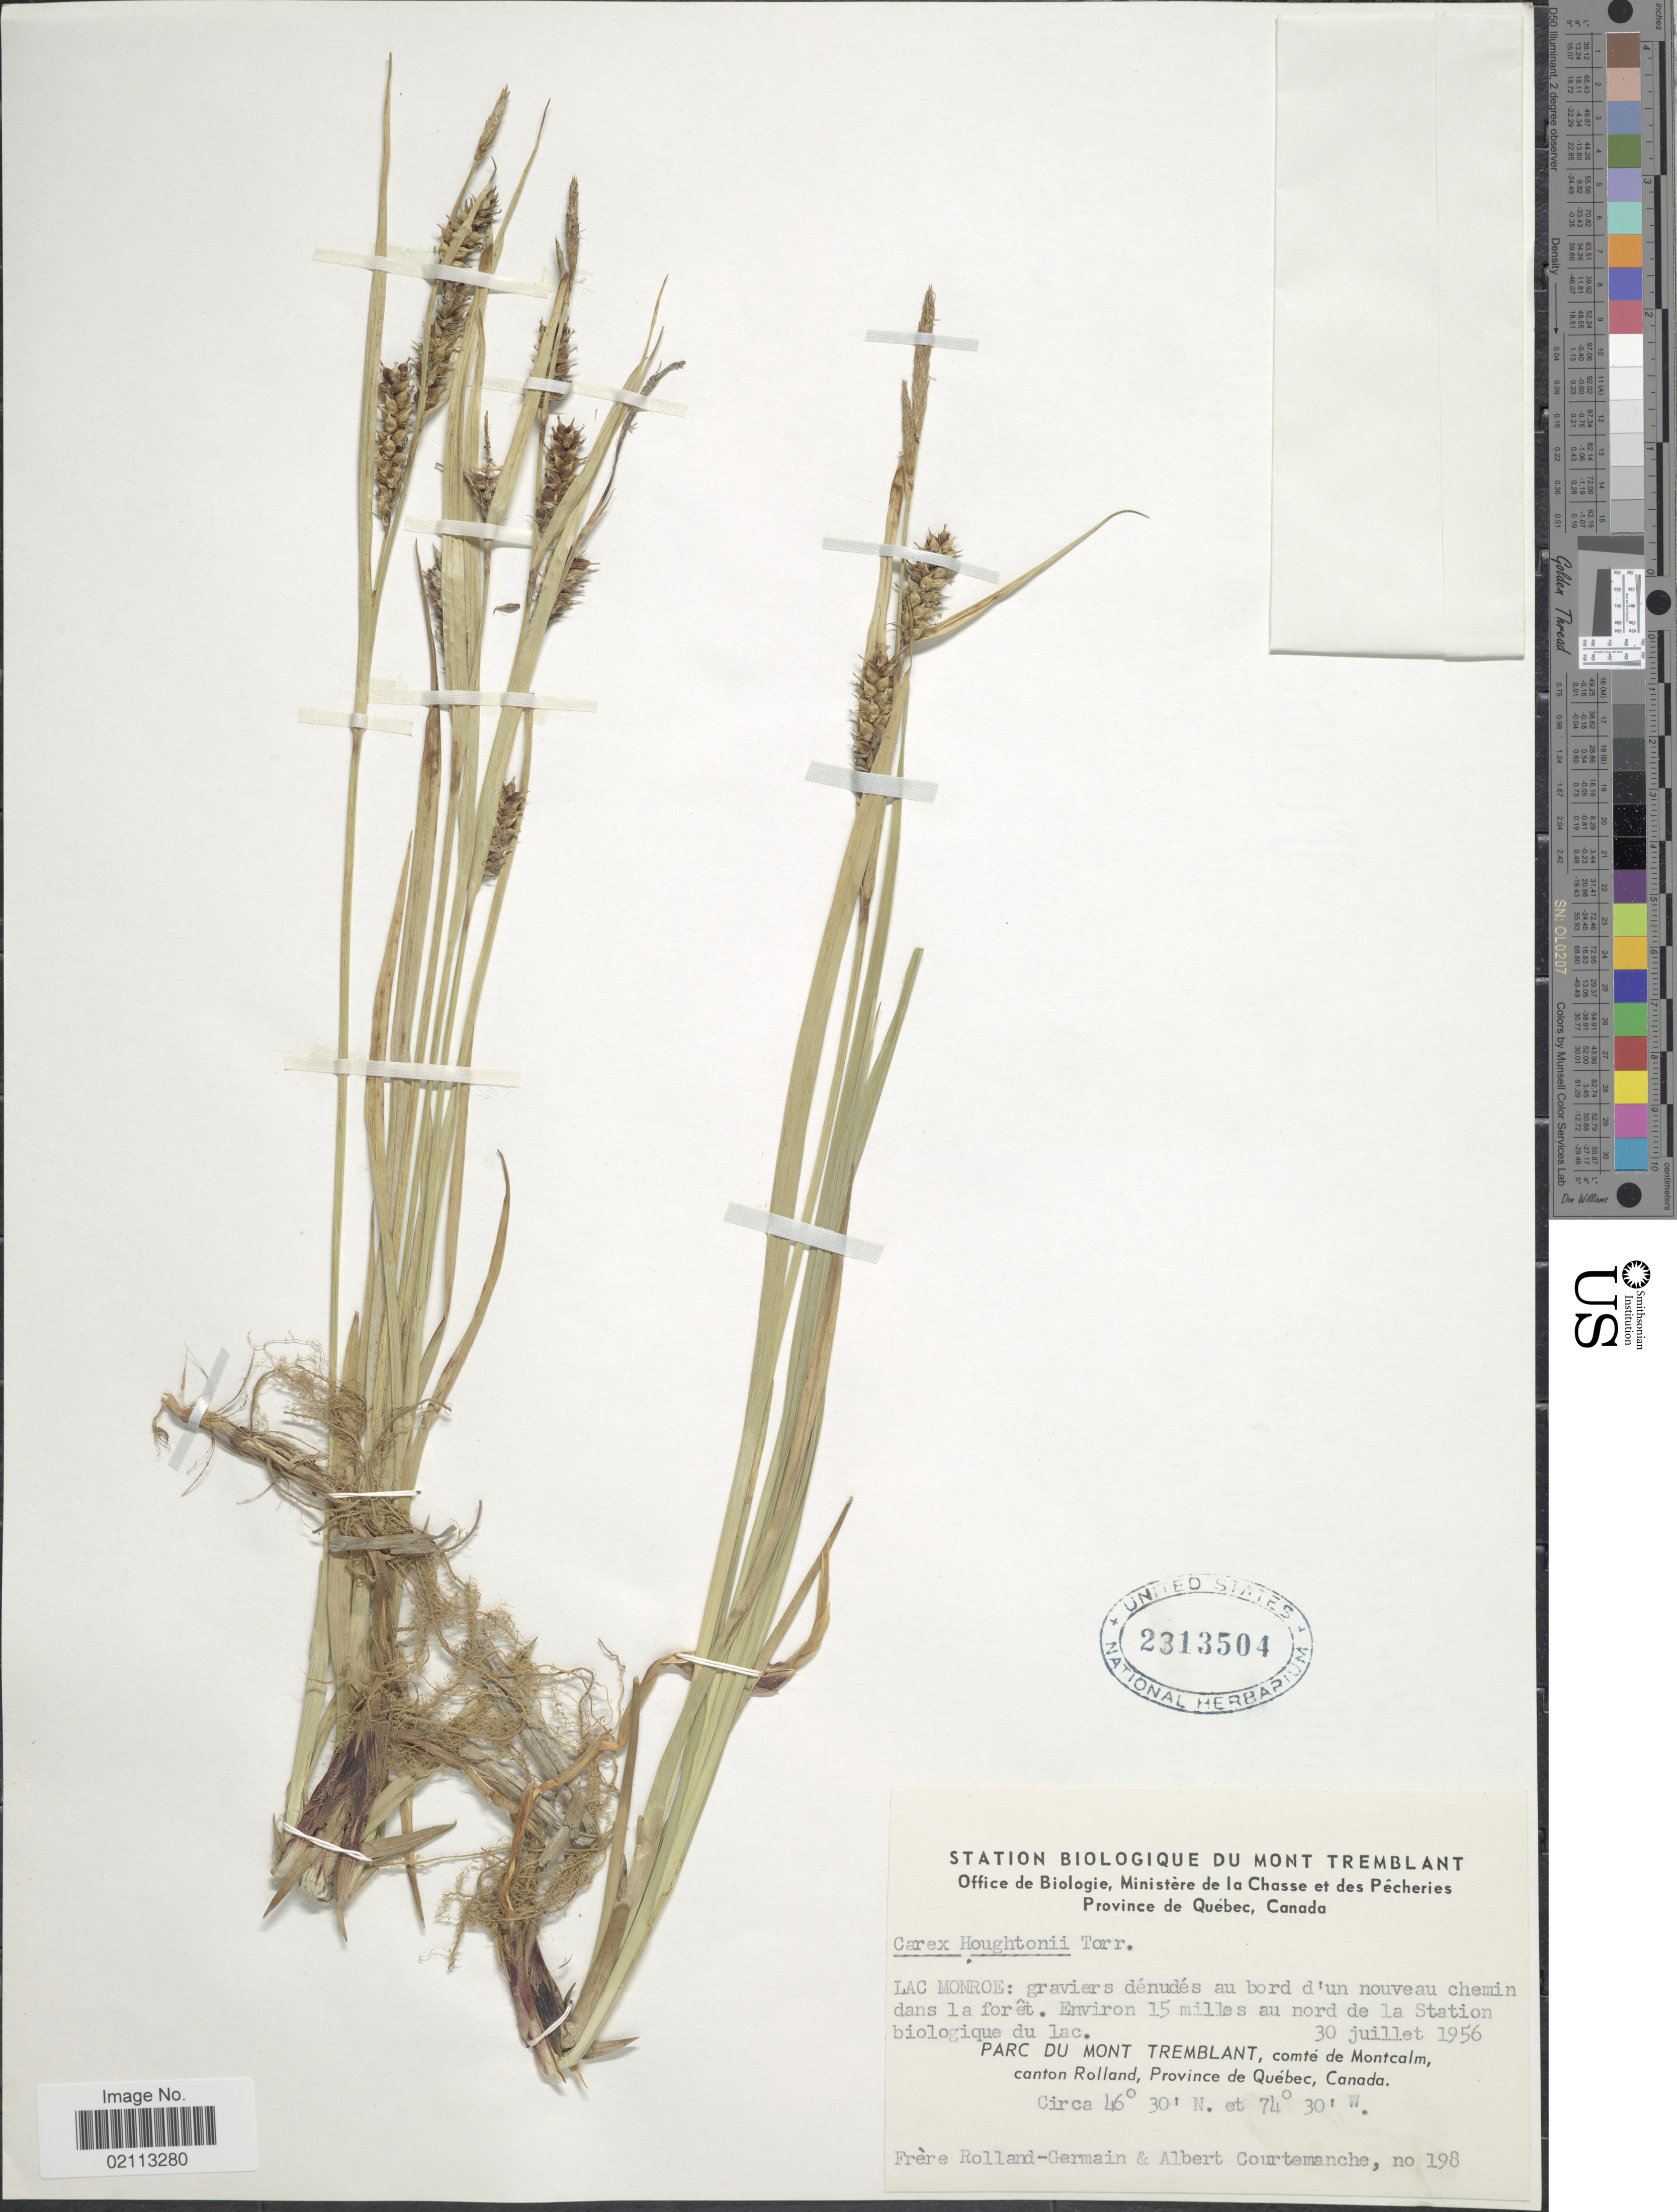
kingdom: Plantae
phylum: Tracheophyta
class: Liliopsida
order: Poales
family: Cyperaceae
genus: Carex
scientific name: Carex houghtoniana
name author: Torr. ex Dewey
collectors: Rolland-Germain & A. Courtemanche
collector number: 198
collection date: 1956-07-30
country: Canada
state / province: Quebec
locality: Lac Monroe: gravier dénudés au bord d'un noveau chemin dans la forêt. Environ 15 miles au nord de la Station biologique du lac, Parc Du Mont Tremblant, comté de Montcalm, canton Rolland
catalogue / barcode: US 2313504